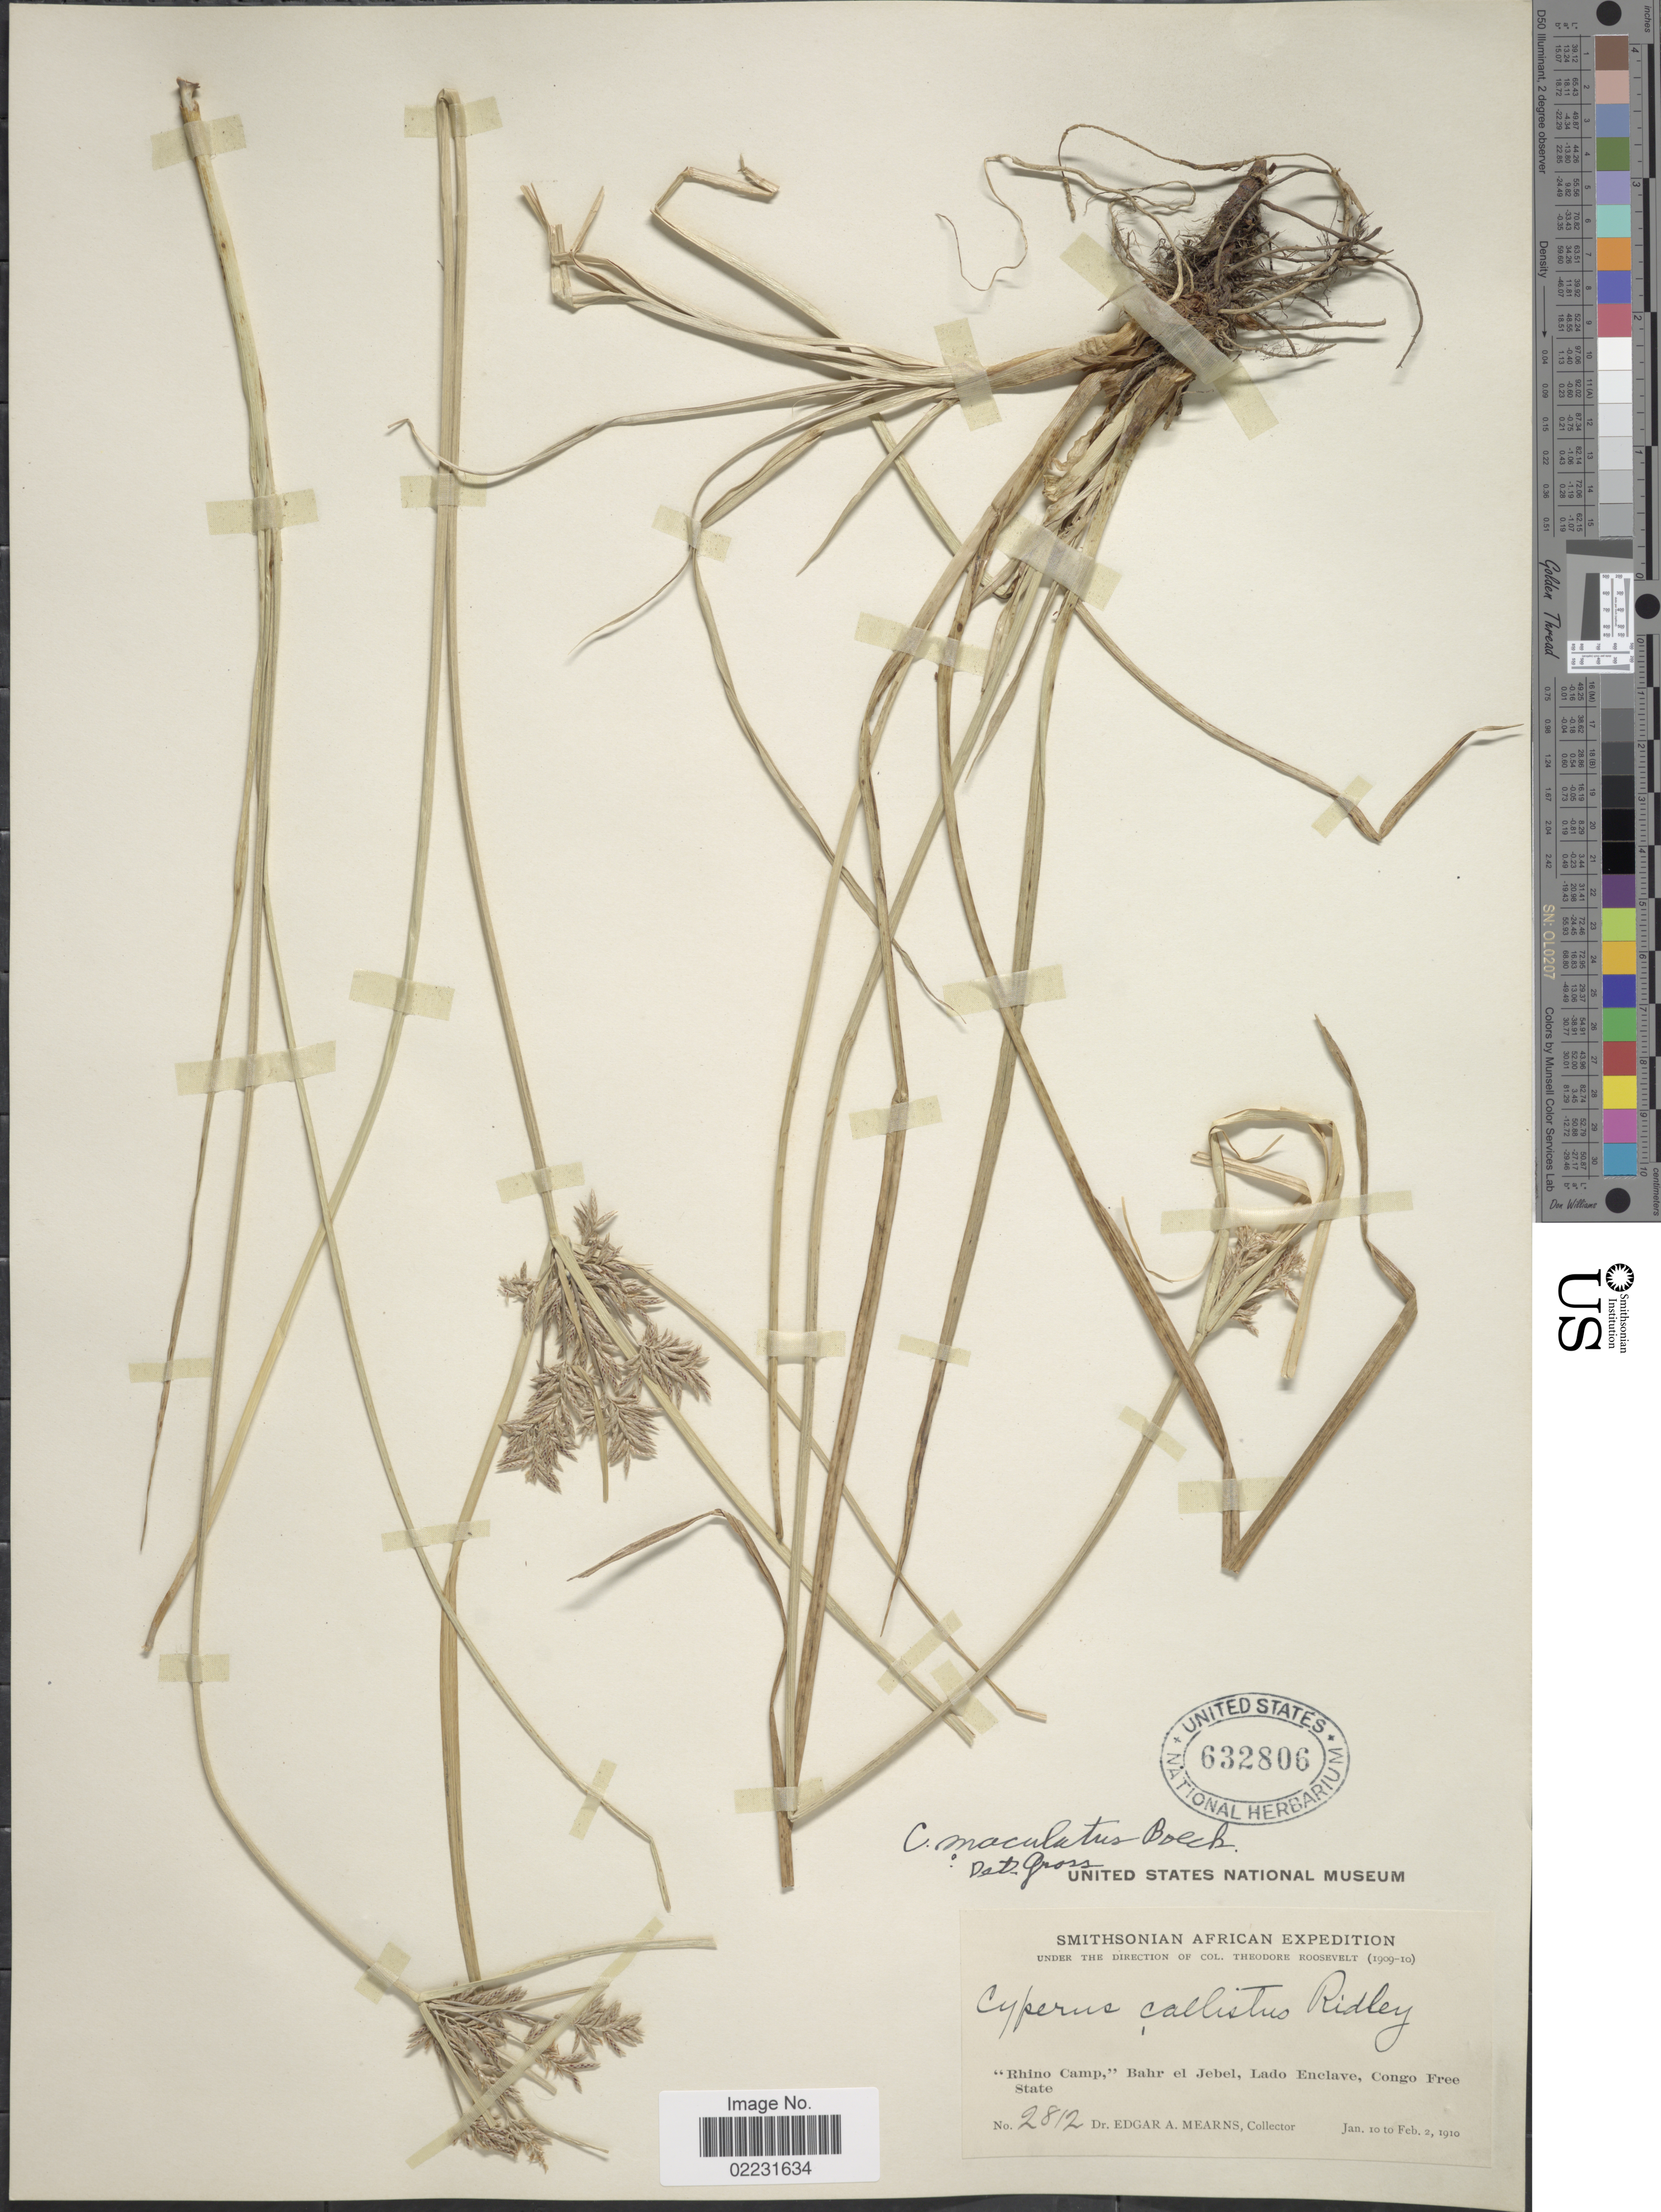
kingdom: Plantae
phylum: Tracheophyta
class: Liliopsida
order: Poales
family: Cyperaceae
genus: Cyperus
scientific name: Cyperus maculatus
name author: Boeckeler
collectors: E. A. Mearns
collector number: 2812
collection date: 1910-01-10/1910-02-02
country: South Sudan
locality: Rhino Camp, Bahr el Jebel, Lado Enclave, Congo Free State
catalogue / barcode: US 632806